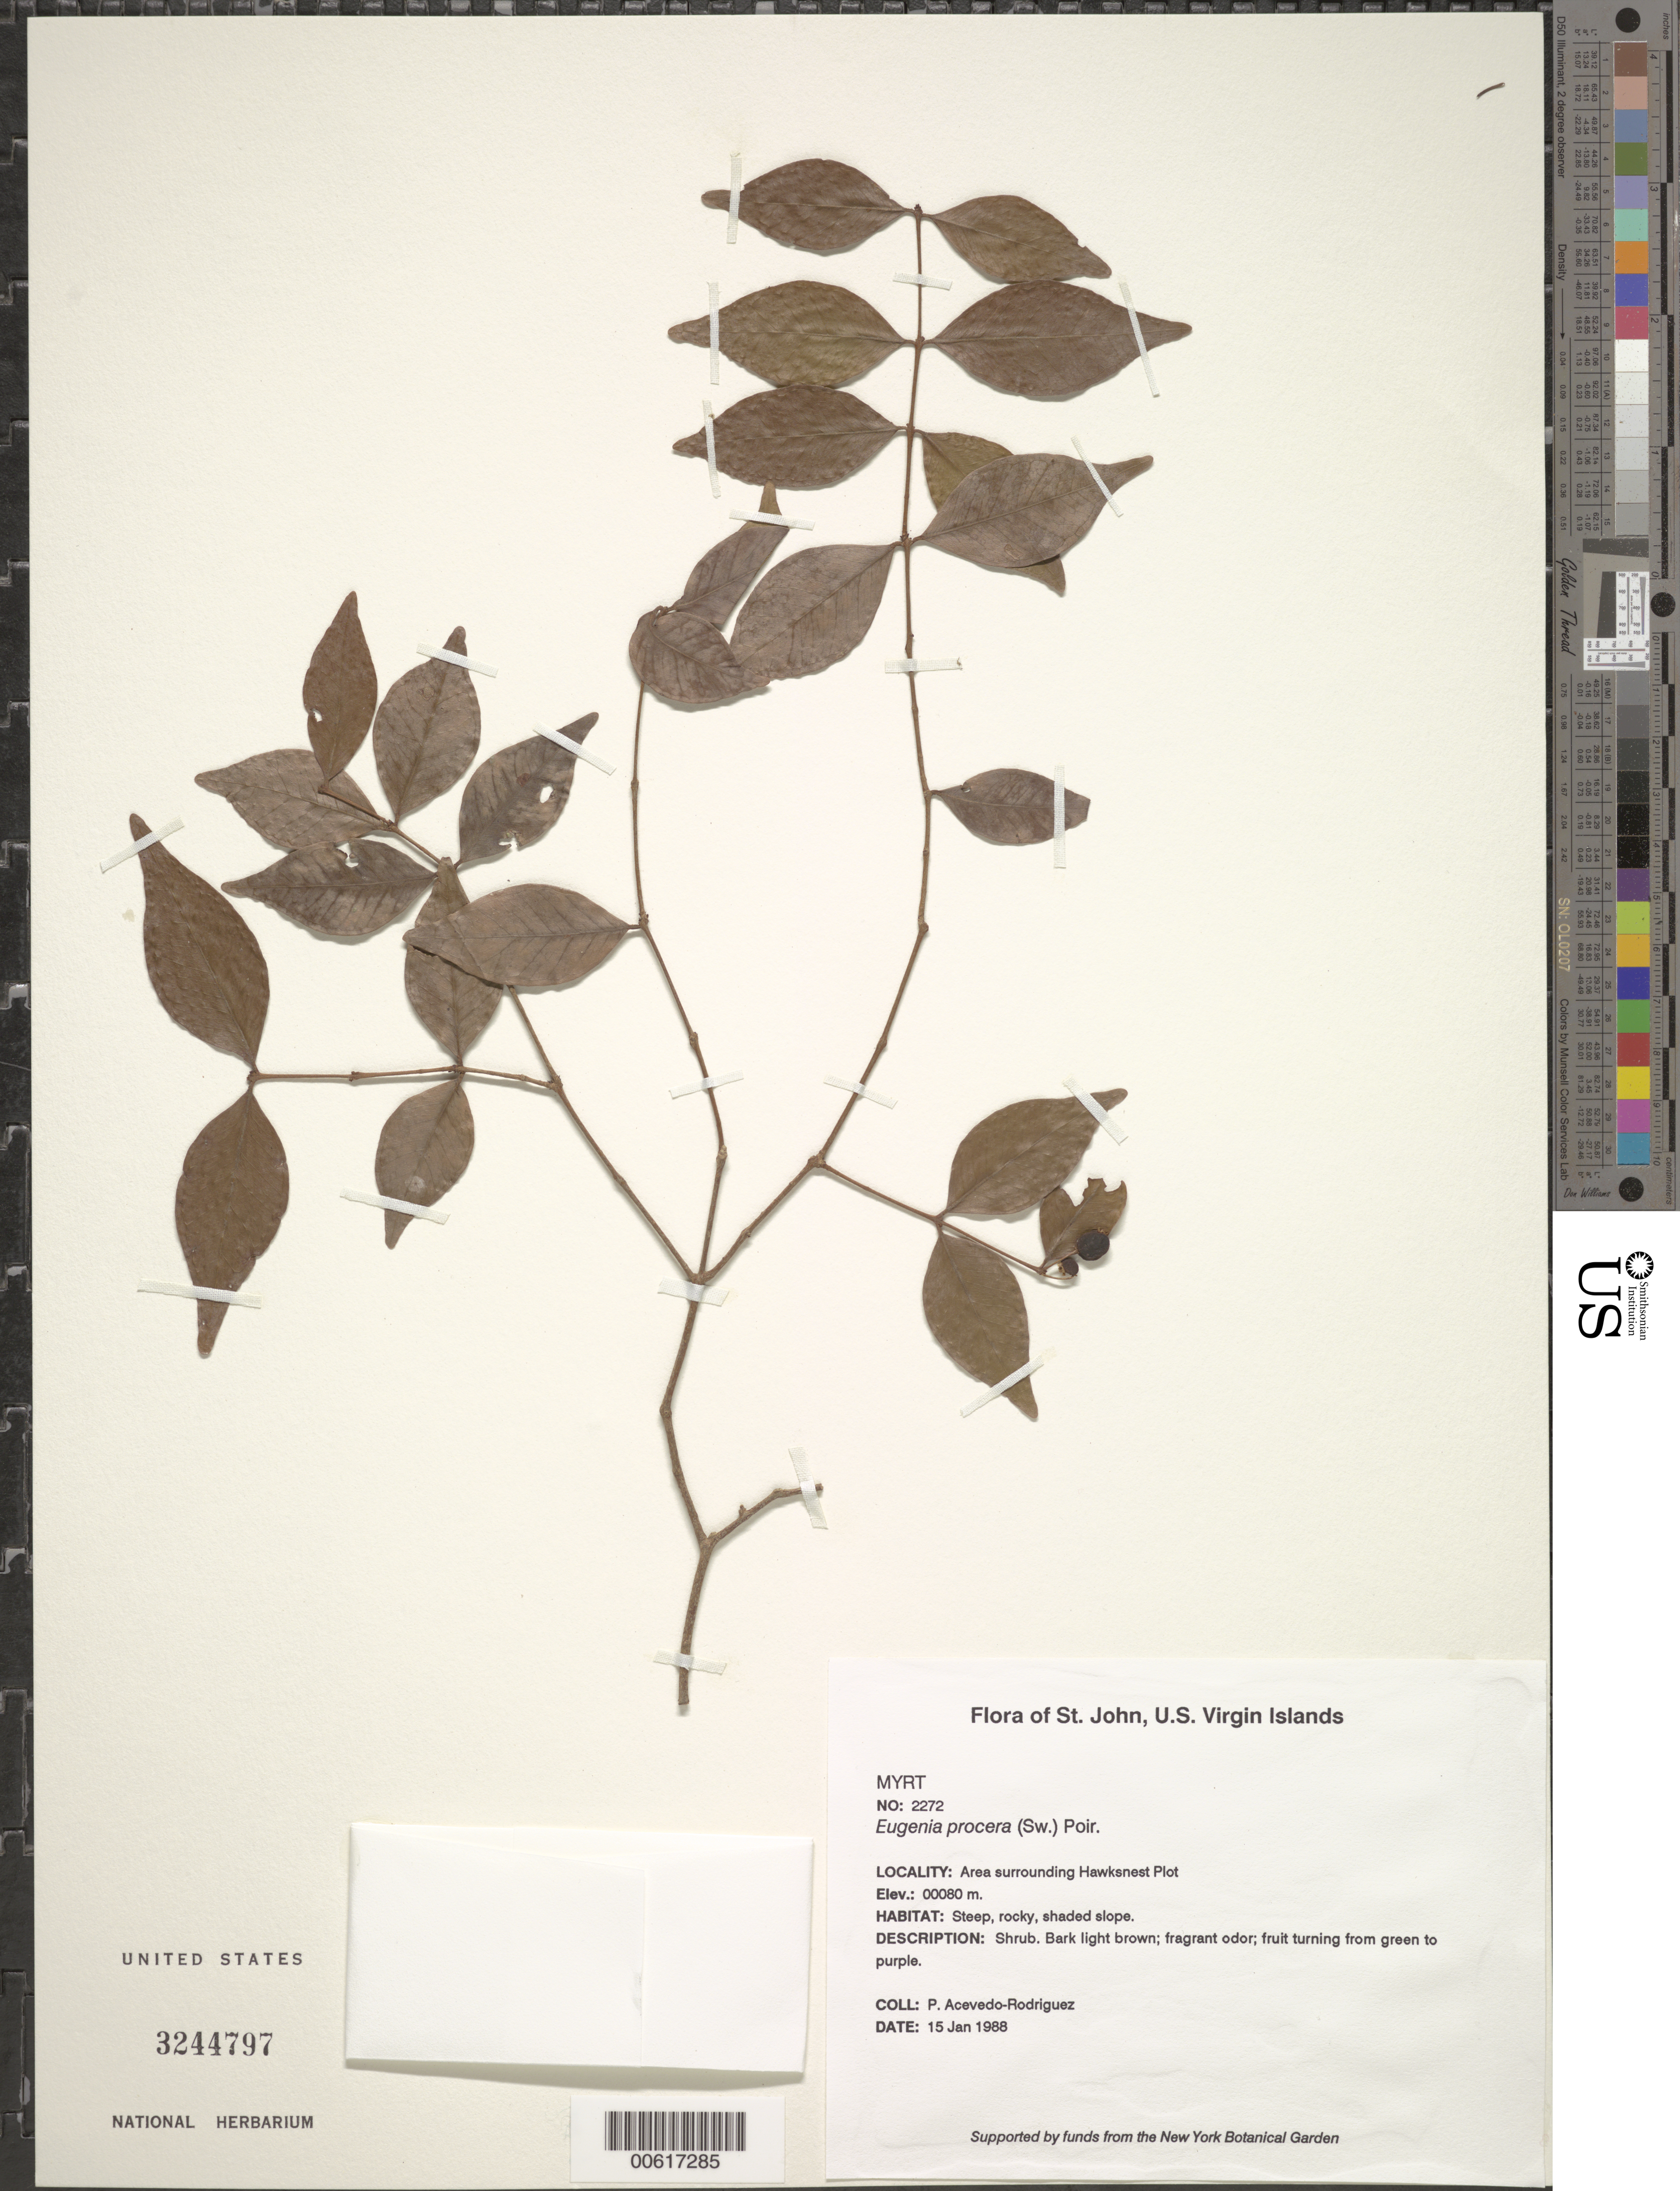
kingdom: Plantae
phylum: Tracheophyta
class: Magnoliopsida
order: Myrtales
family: Myrtaceae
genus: Eugenia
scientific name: Eugenia procera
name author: (Sw.) Poir.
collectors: P. Acevedo-Rodr.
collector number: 2272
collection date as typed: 15 Jan 1988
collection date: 1988-01-15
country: U.S. Virgin Islands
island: St. John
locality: Cruz Bay Quarter; area surrounding Hawksnest Plot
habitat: Steep, rocky, shaded slope.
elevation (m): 80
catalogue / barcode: US 3244797